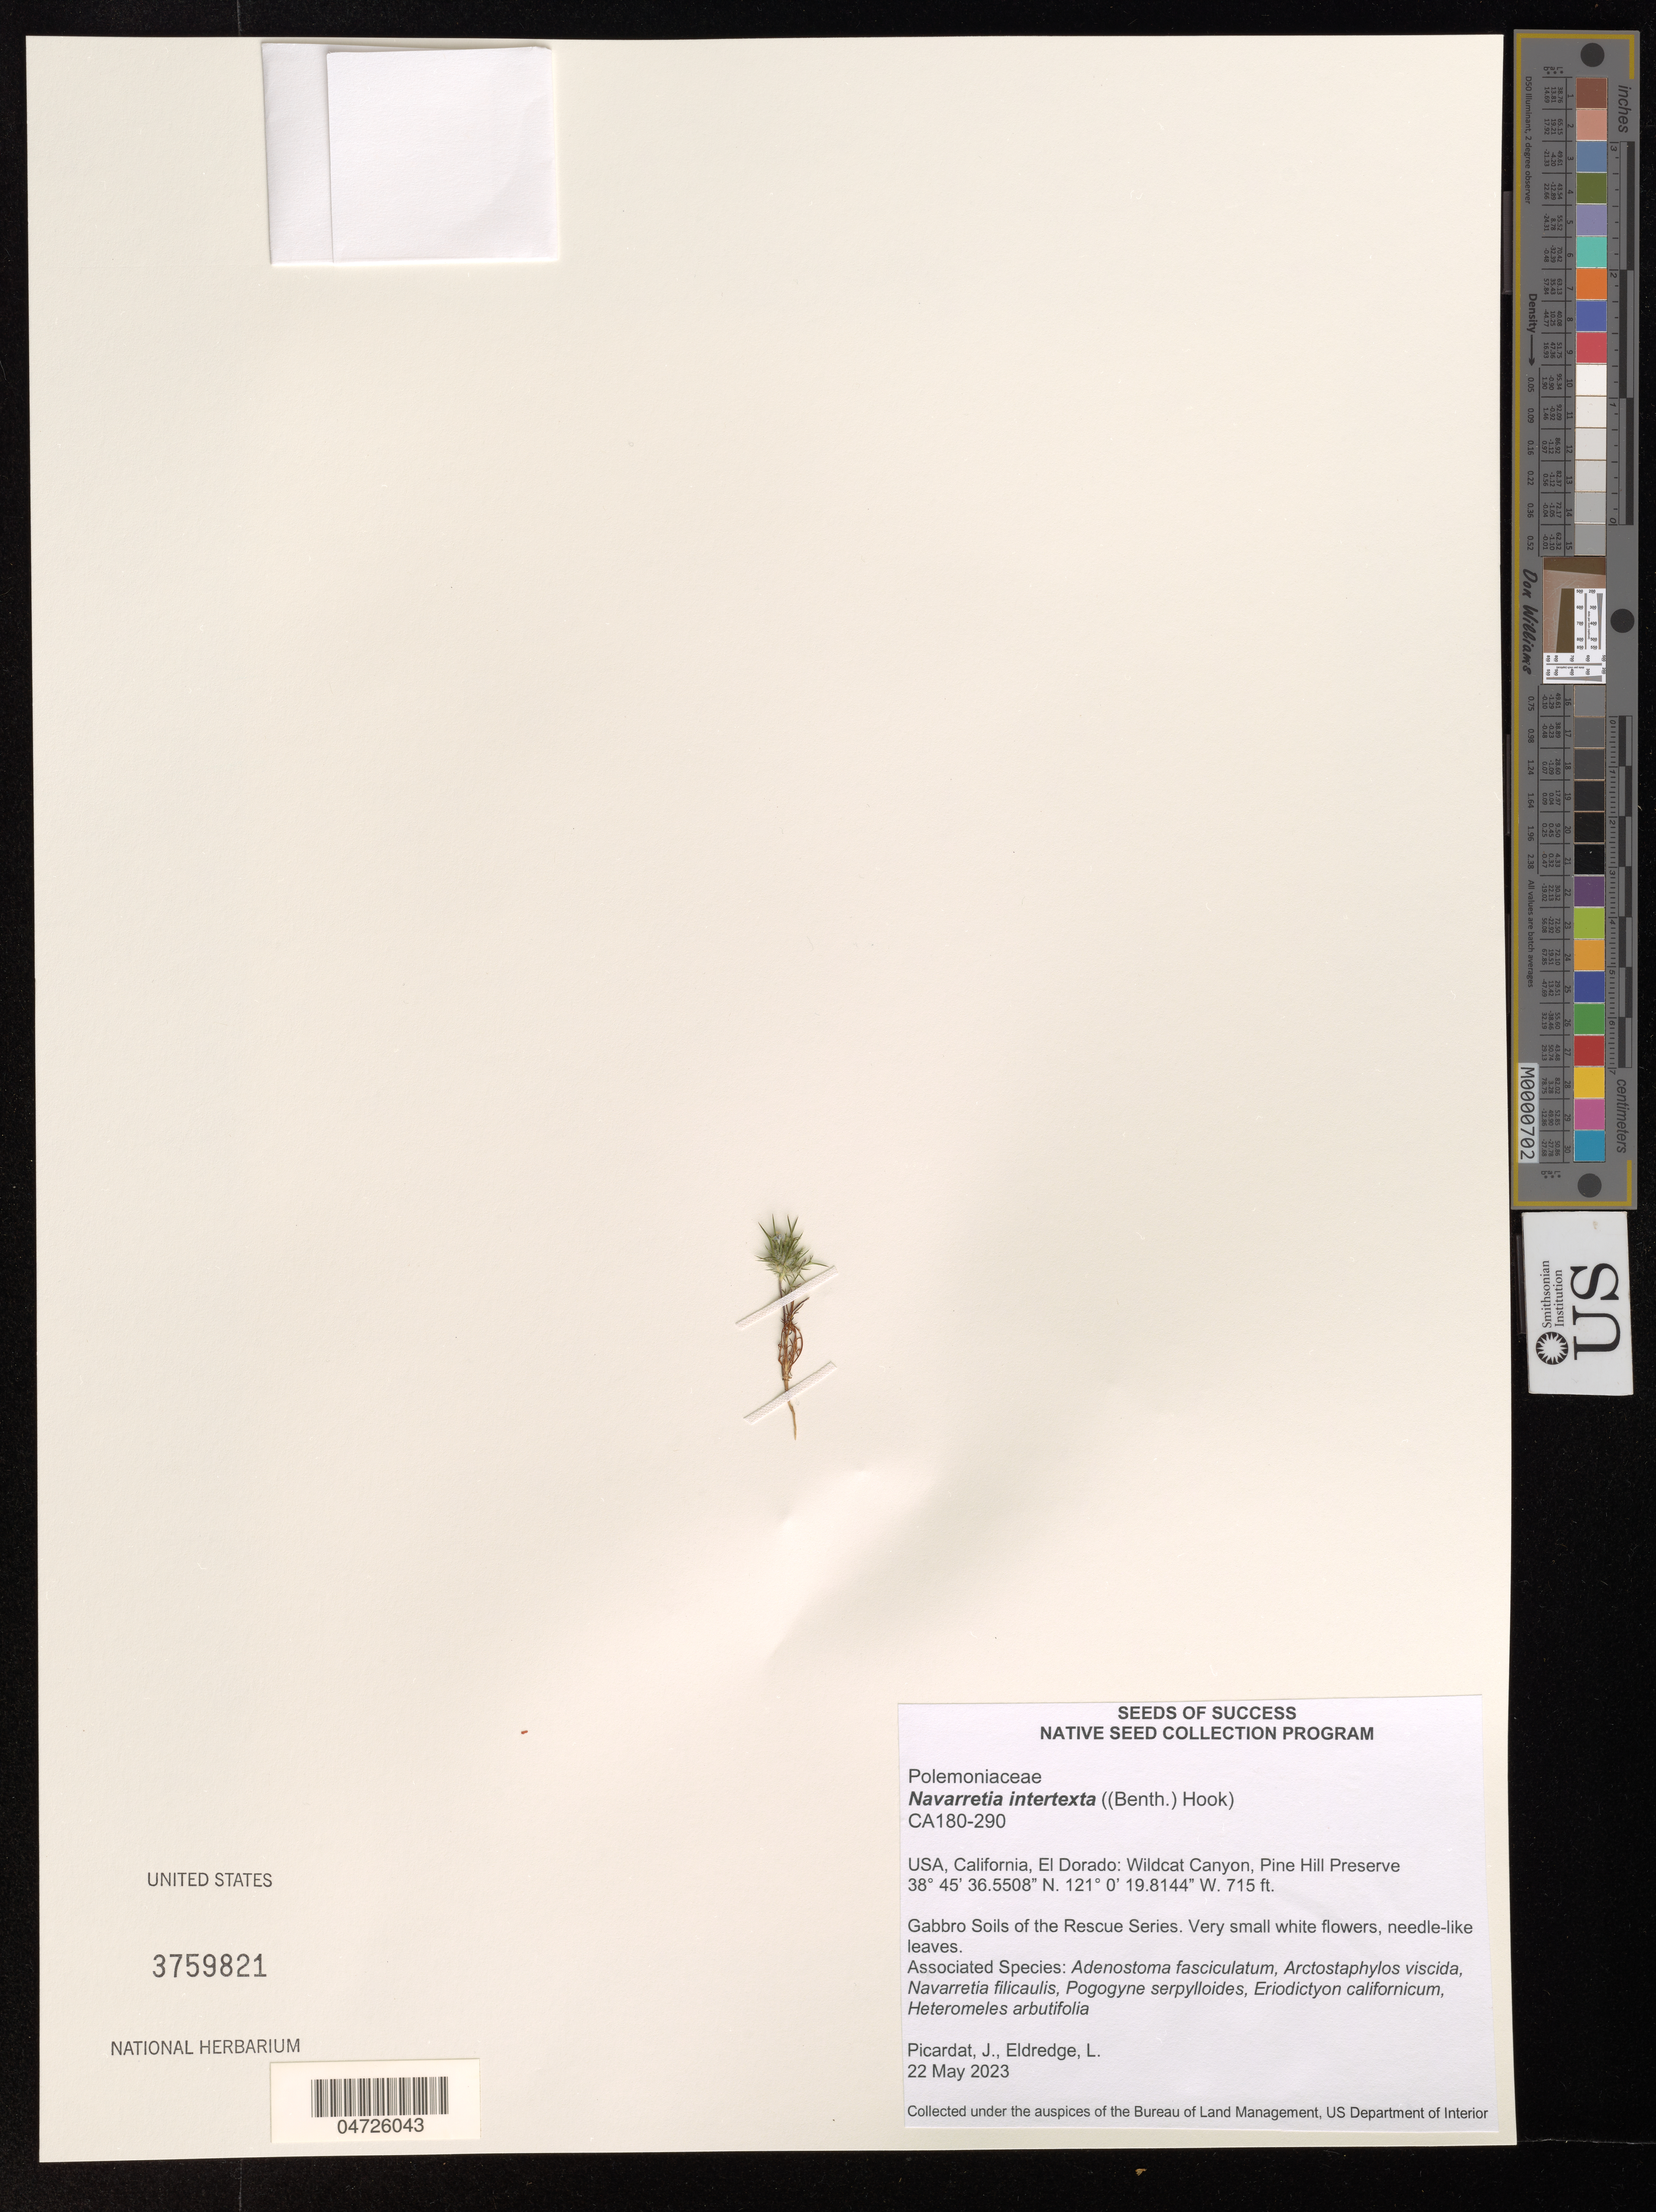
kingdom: Plantae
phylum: Tracheophyta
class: Magnoliopsida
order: Ericales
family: Polemoniaceae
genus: Navarretia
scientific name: Navarretia intertexta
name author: (Benth.) Hook.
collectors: J. Picardat & L. Eldredge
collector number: CA180-290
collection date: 2023-05-22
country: United States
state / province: California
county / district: El Dorado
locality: El Dorado: Wildcat Canyon, Pine Hill Preserve.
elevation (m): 218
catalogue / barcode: US 3759821